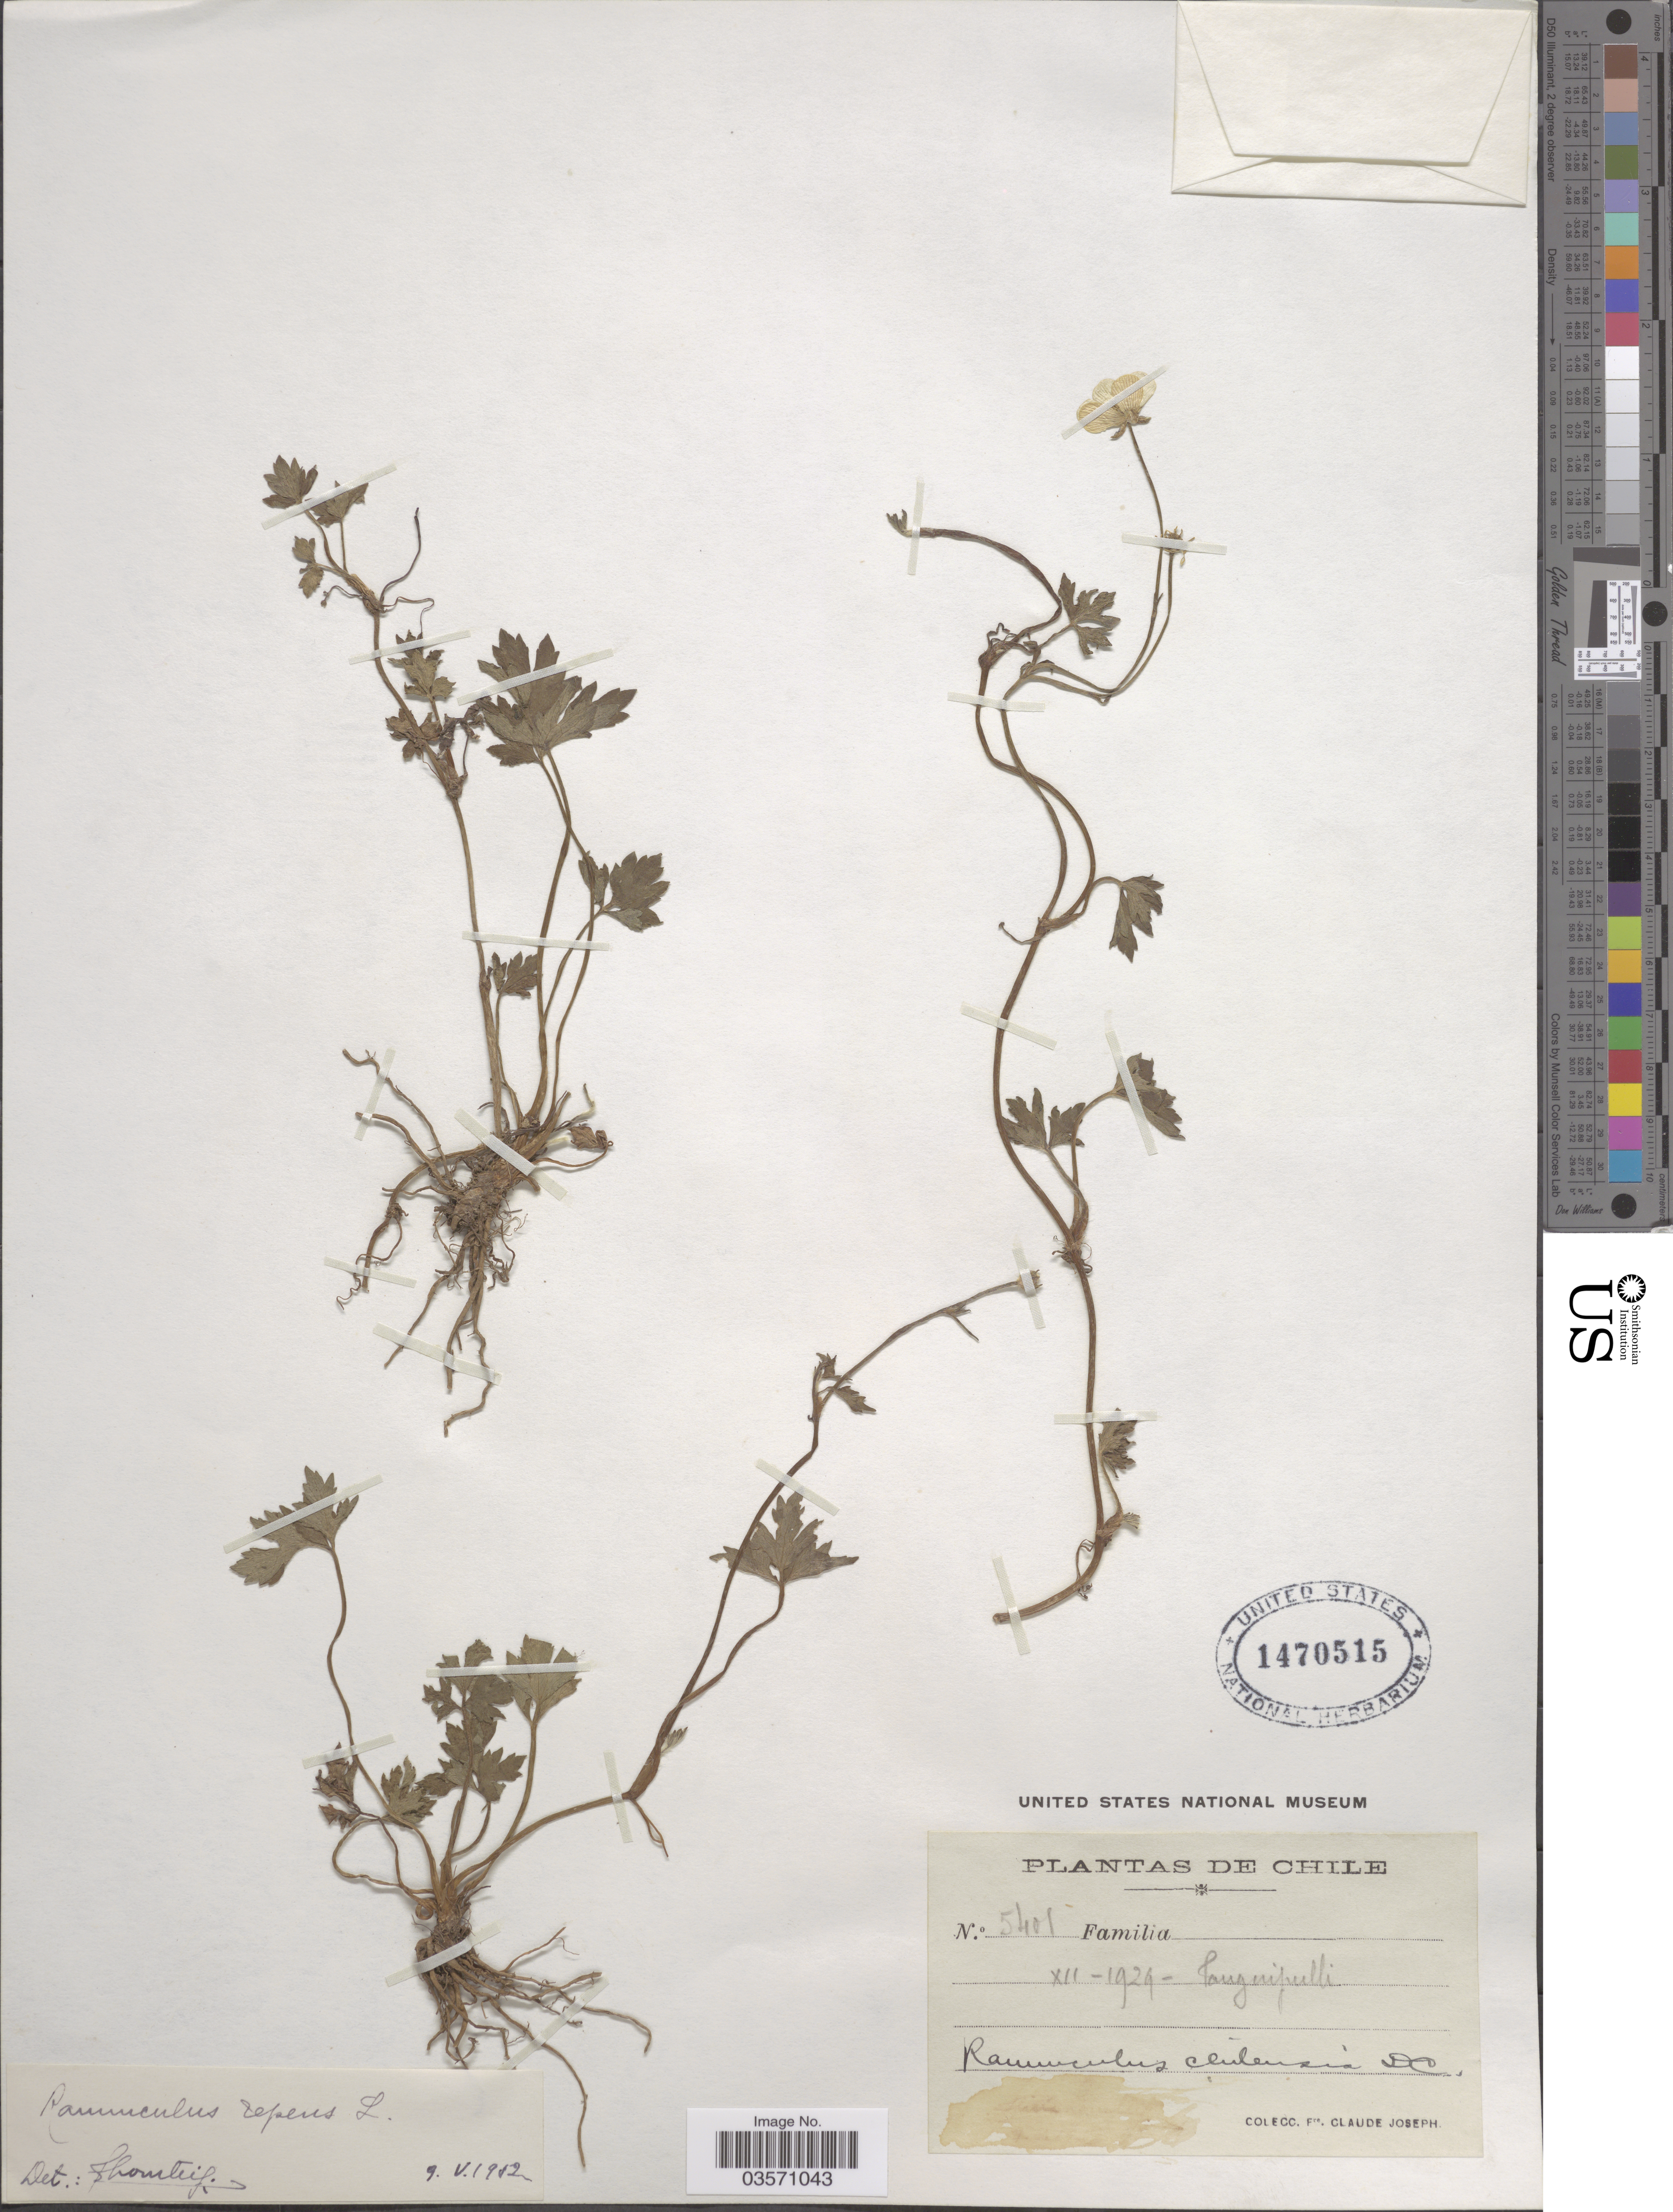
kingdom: Plantae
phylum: Tracheophyta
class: Magnoliopsida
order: Ranunculales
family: Ranunculaceae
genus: Ranunculus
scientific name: Ranunculus repens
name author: L.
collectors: Frere Claude Joseph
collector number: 5401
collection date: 1929-12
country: Chile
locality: Panguipulli.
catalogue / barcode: US 1470515